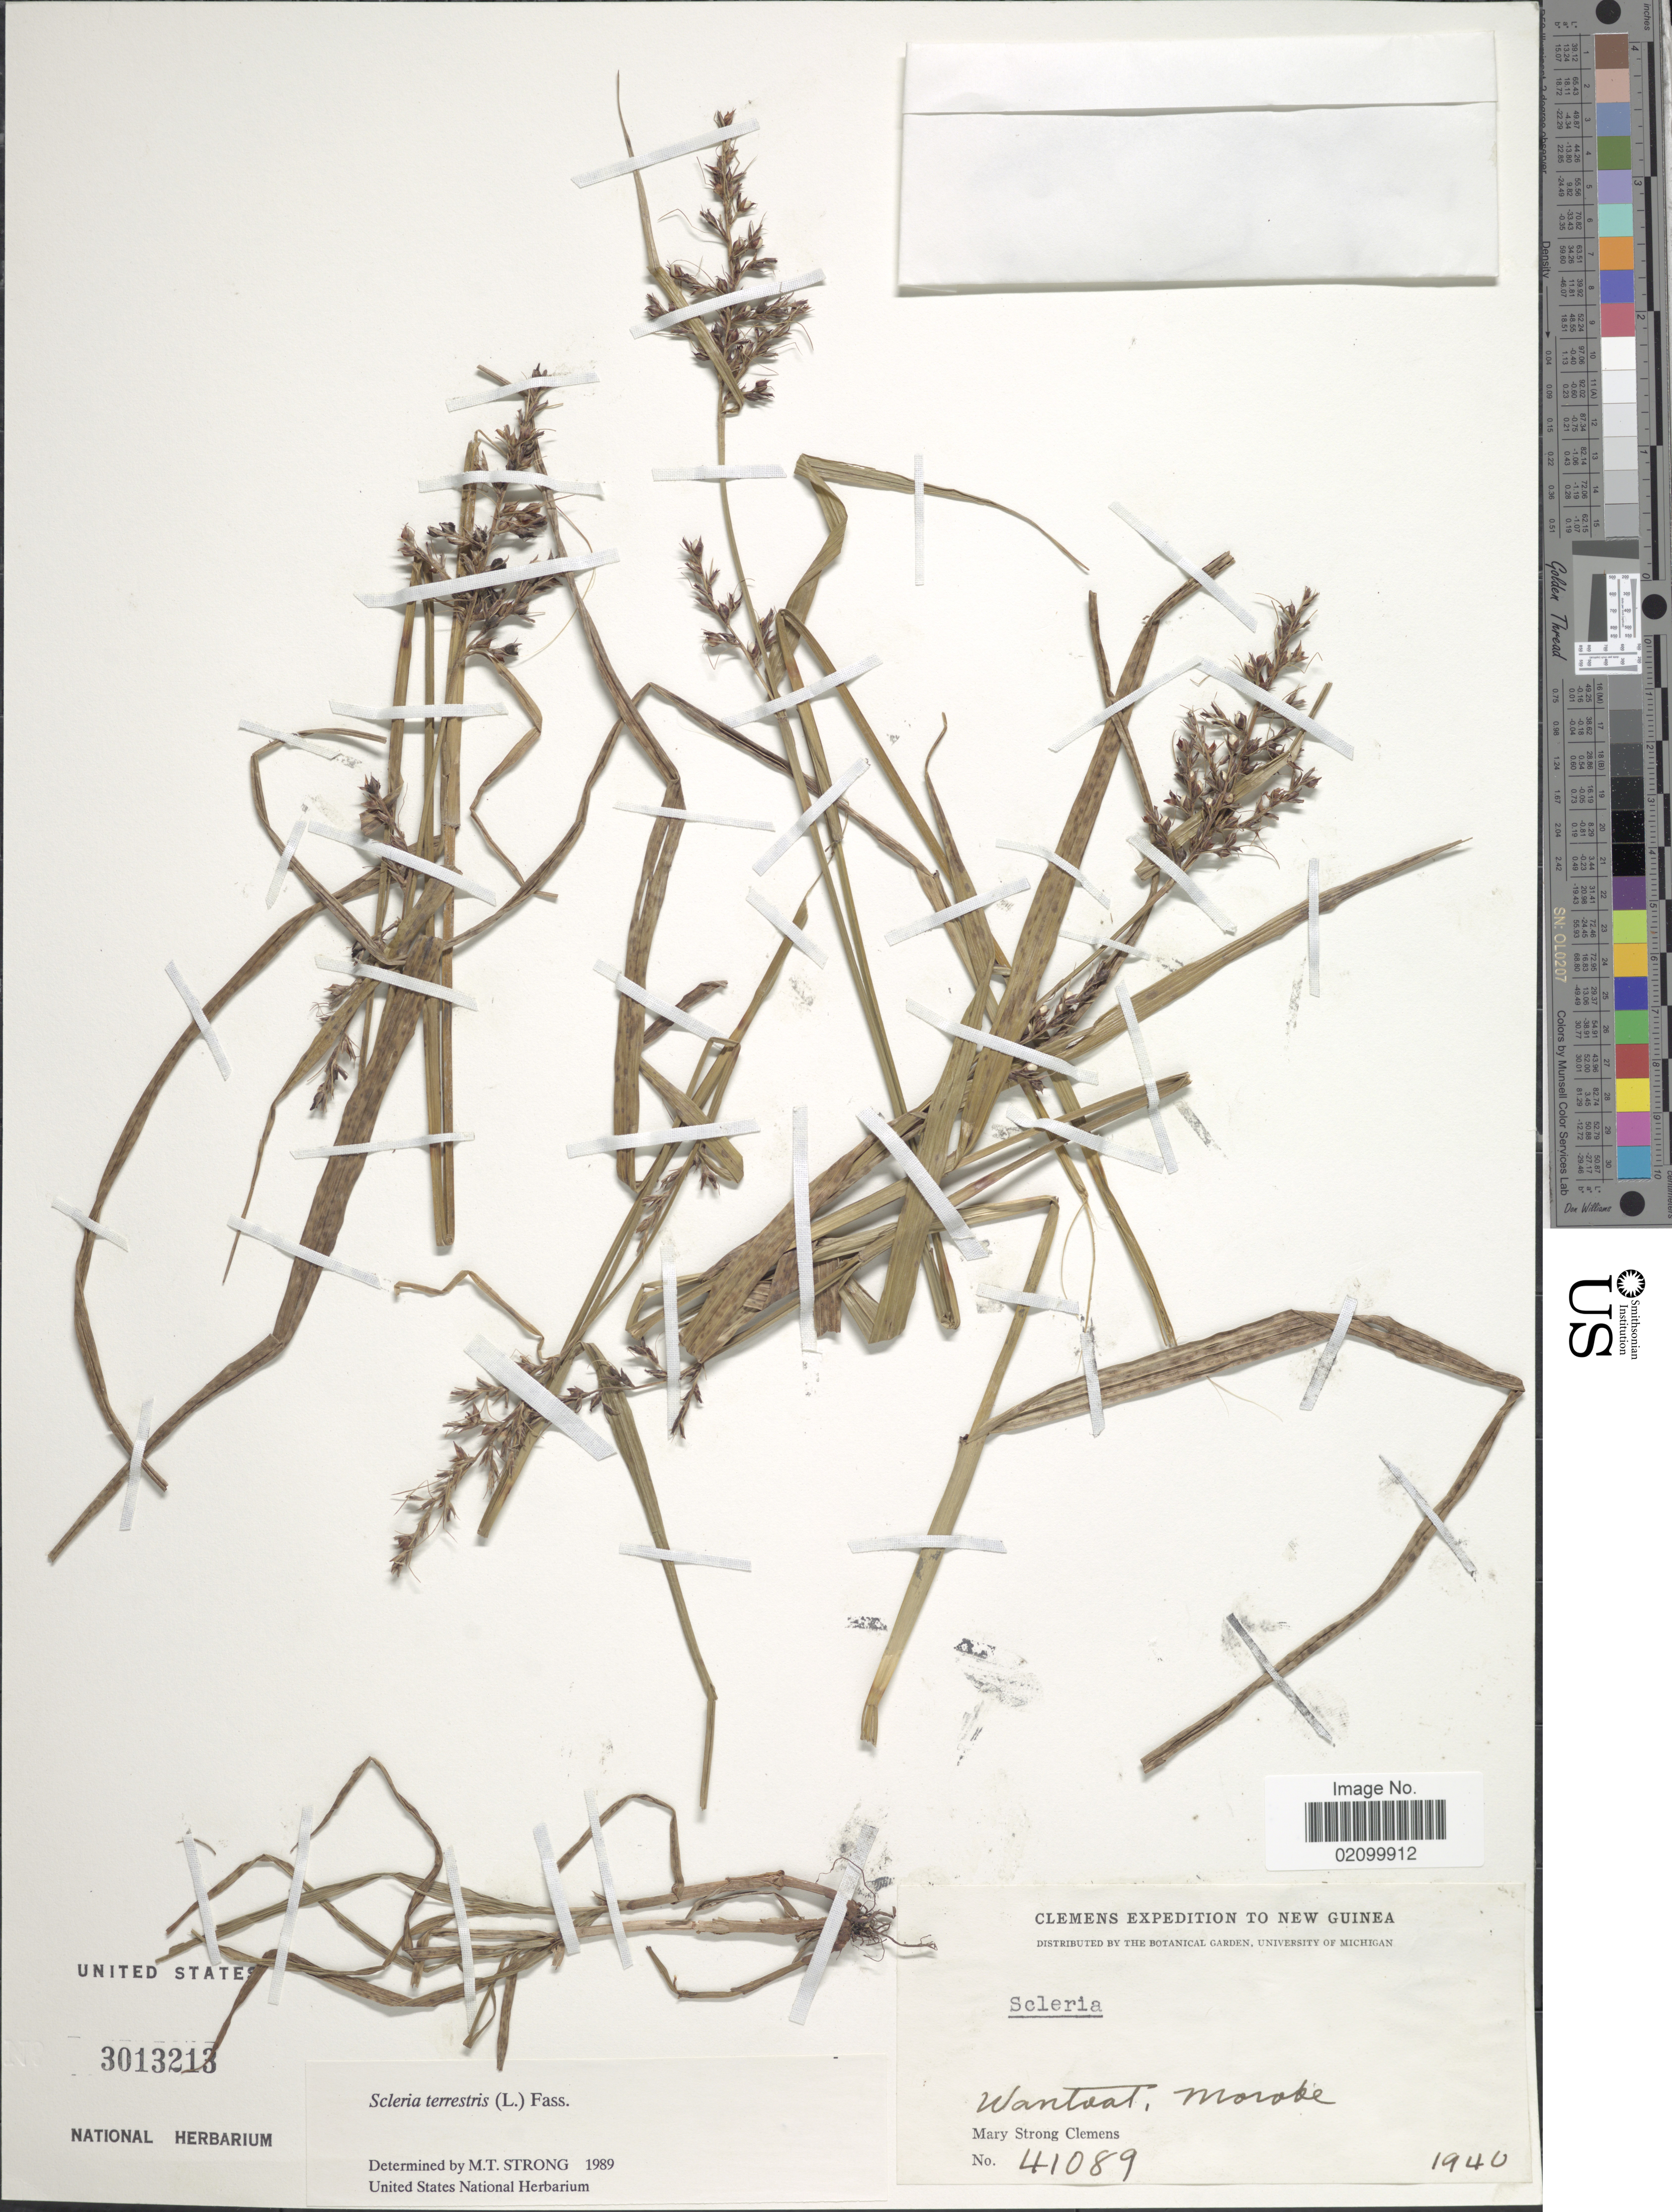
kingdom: Plantae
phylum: Tracheophyta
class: Liliopsida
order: Poales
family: Cyperaceae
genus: Scleria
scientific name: Scleria terrestris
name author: (L.) Fassett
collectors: M. S. Clemens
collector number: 41089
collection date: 1940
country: Papua New Guinea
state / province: Morobe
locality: New Guinea. Wantoat, Morobe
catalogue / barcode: US 3013213